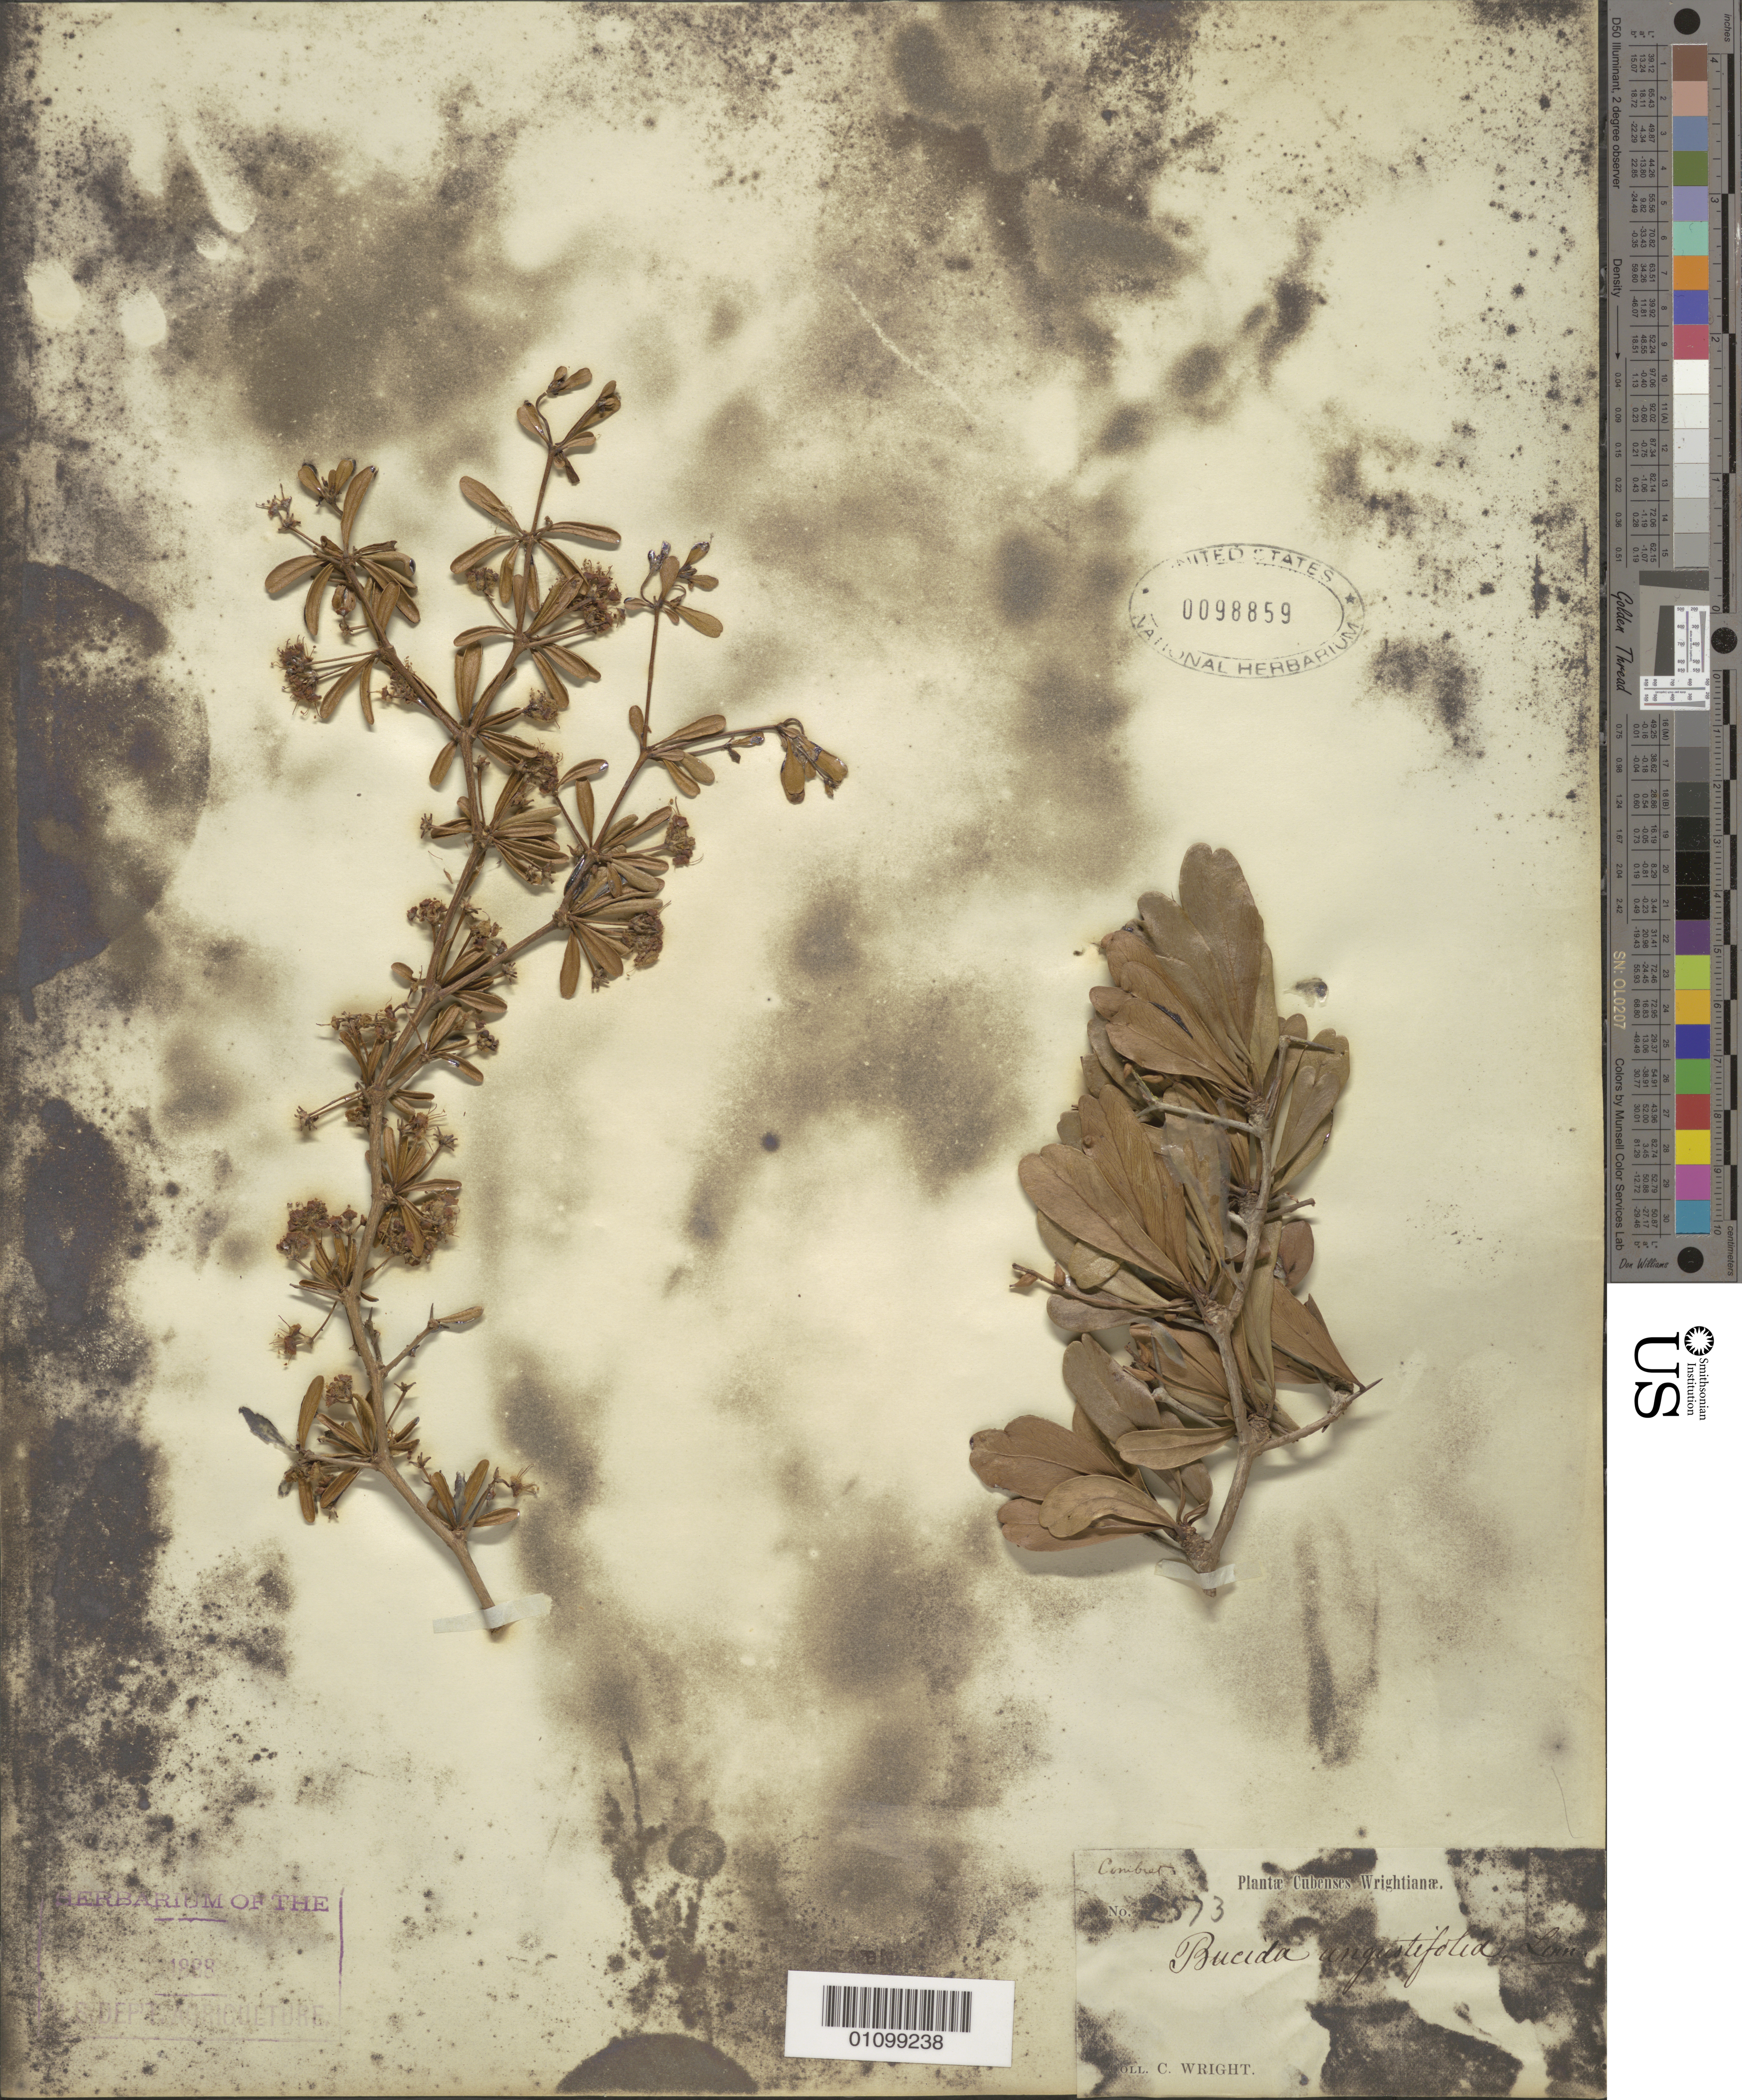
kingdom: Plantae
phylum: Tracheophyta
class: Magnoliopsida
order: Myrtales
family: Combretaceae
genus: Terminalia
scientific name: Terminalia molinetii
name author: M. Gómez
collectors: C. Wright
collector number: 2573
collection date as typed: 1865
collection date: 1865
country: Cuba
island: Cuba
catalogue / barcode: US 98859